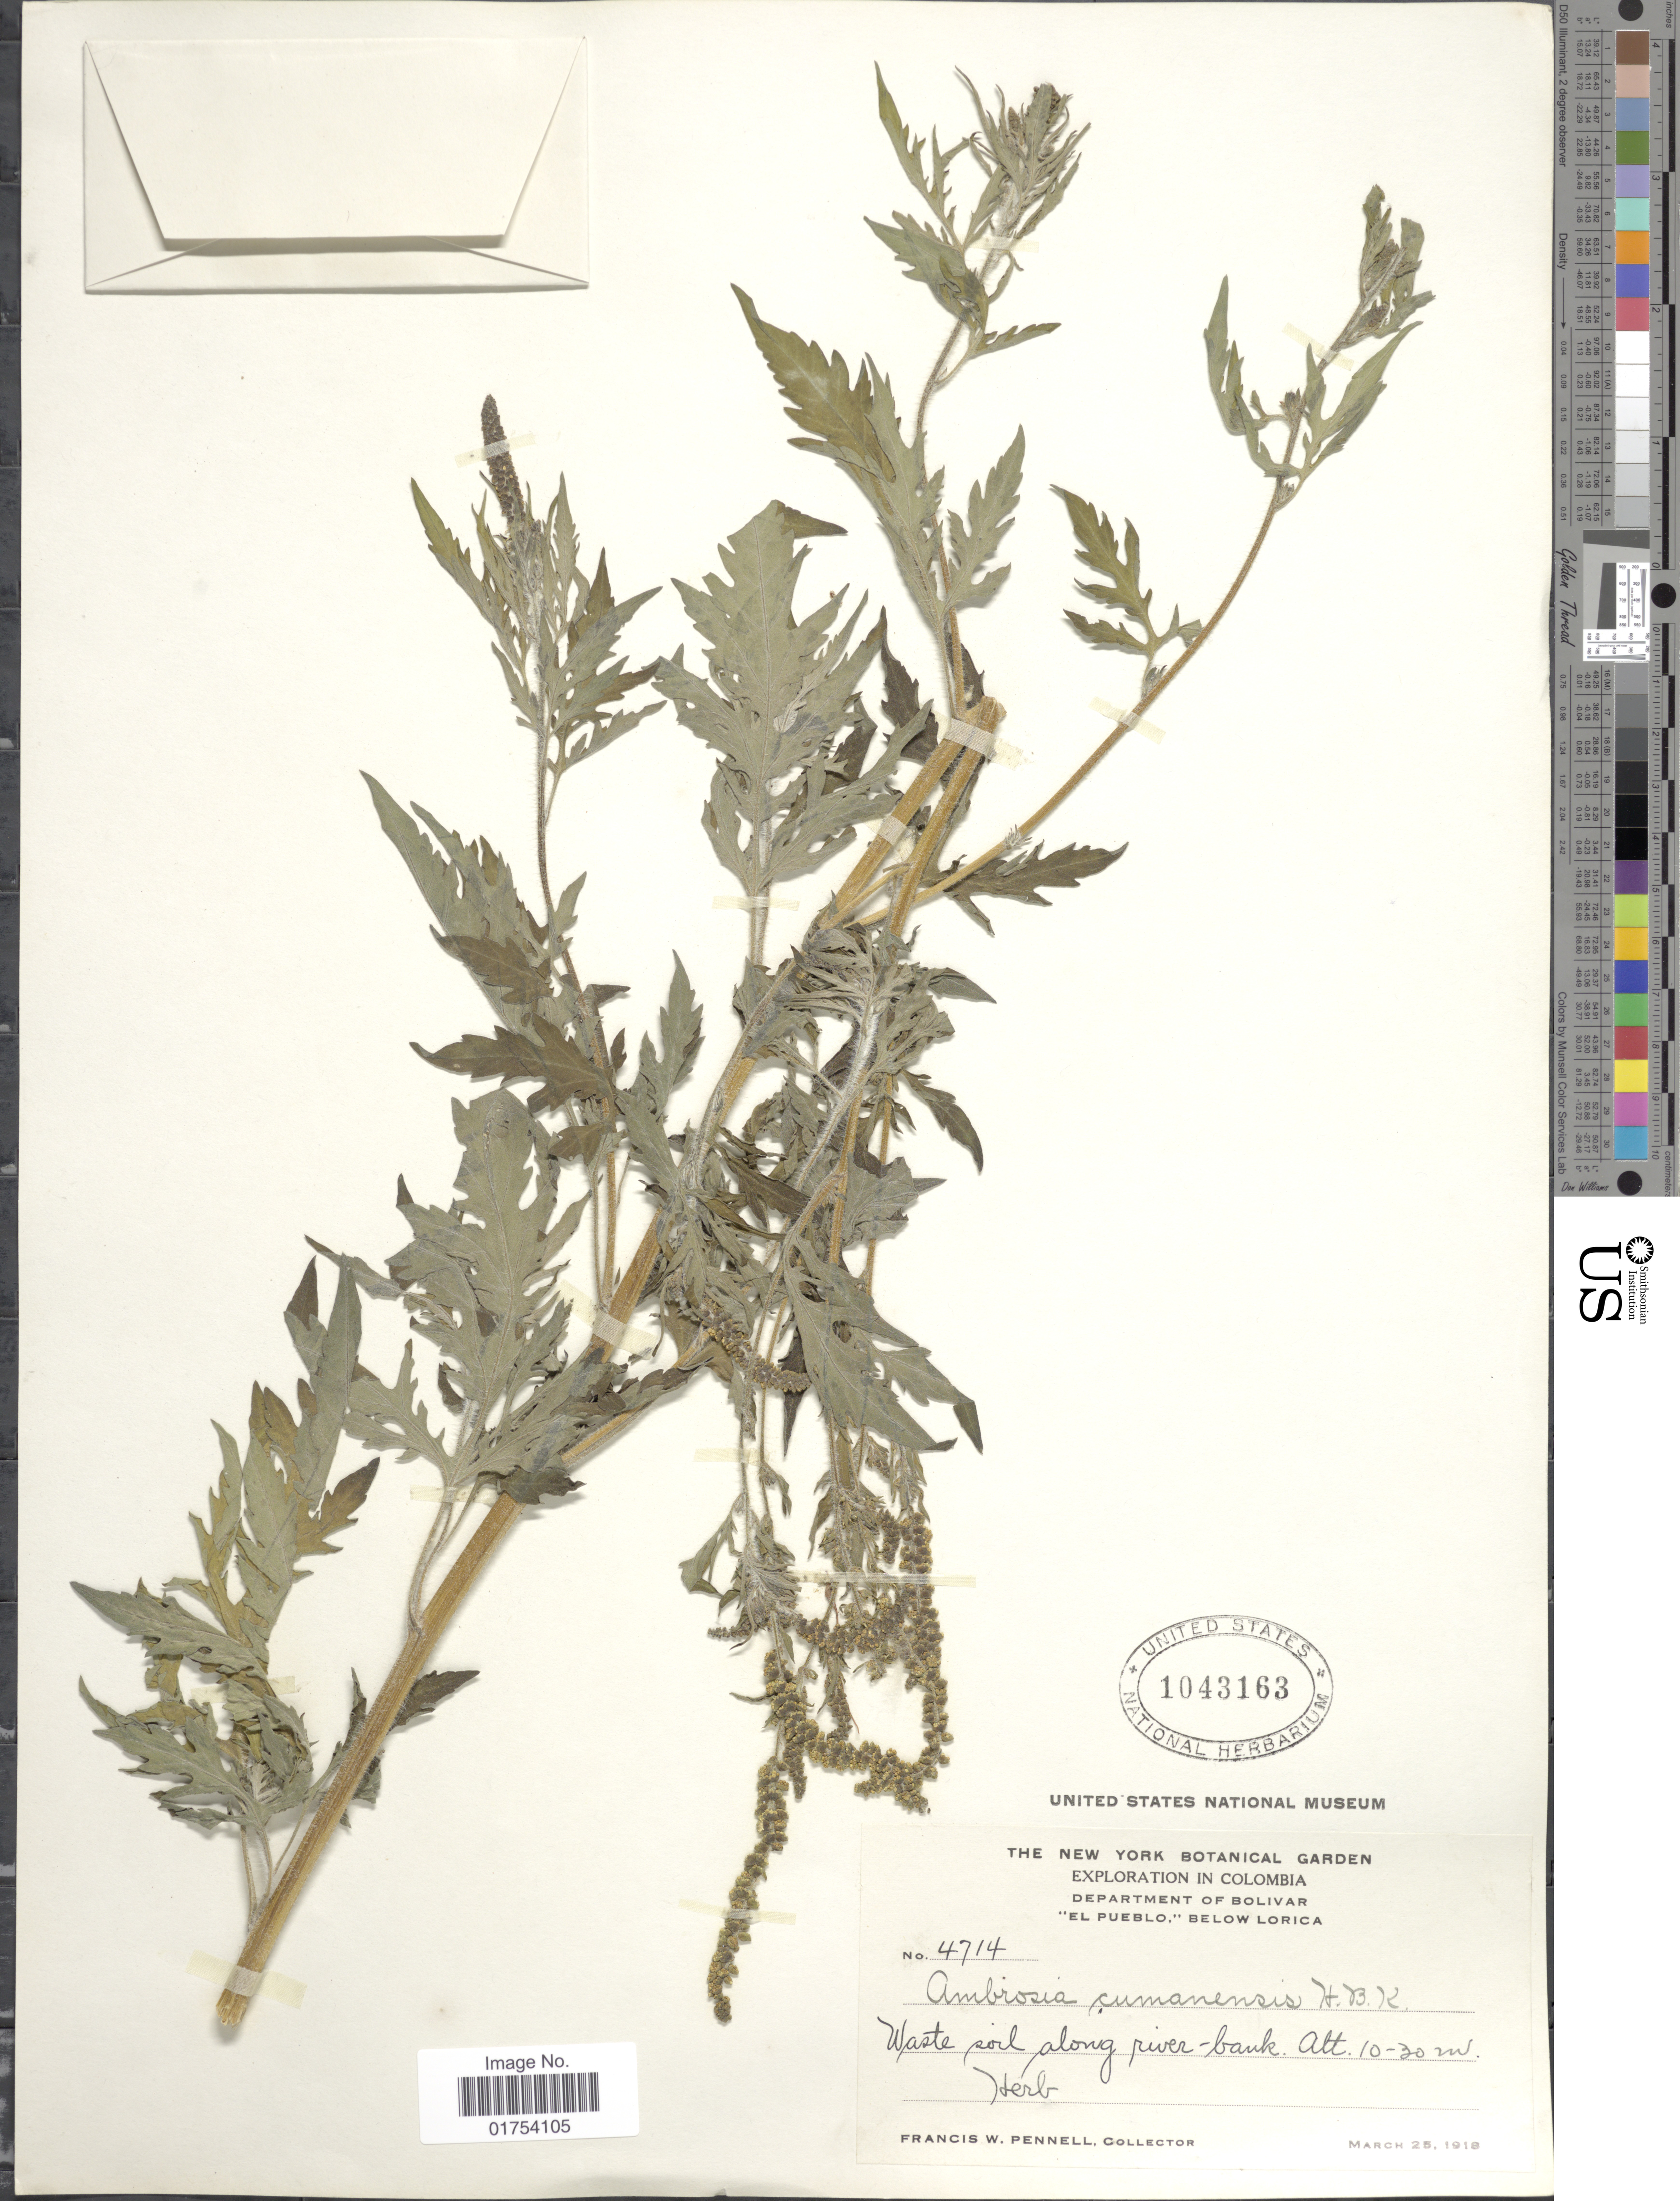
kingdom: Plantae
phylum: Tracheophyta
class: Magnoliopsida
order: Asterales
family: Asteraceae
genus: Ambrosia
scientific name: Ambrosia peruviana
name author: Willd.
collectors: F. W. Pennell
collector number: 4714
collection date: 1918-03-25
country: Colombia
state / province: Bolívar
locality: El Pueblo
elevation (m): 10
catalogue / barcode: US 1043163